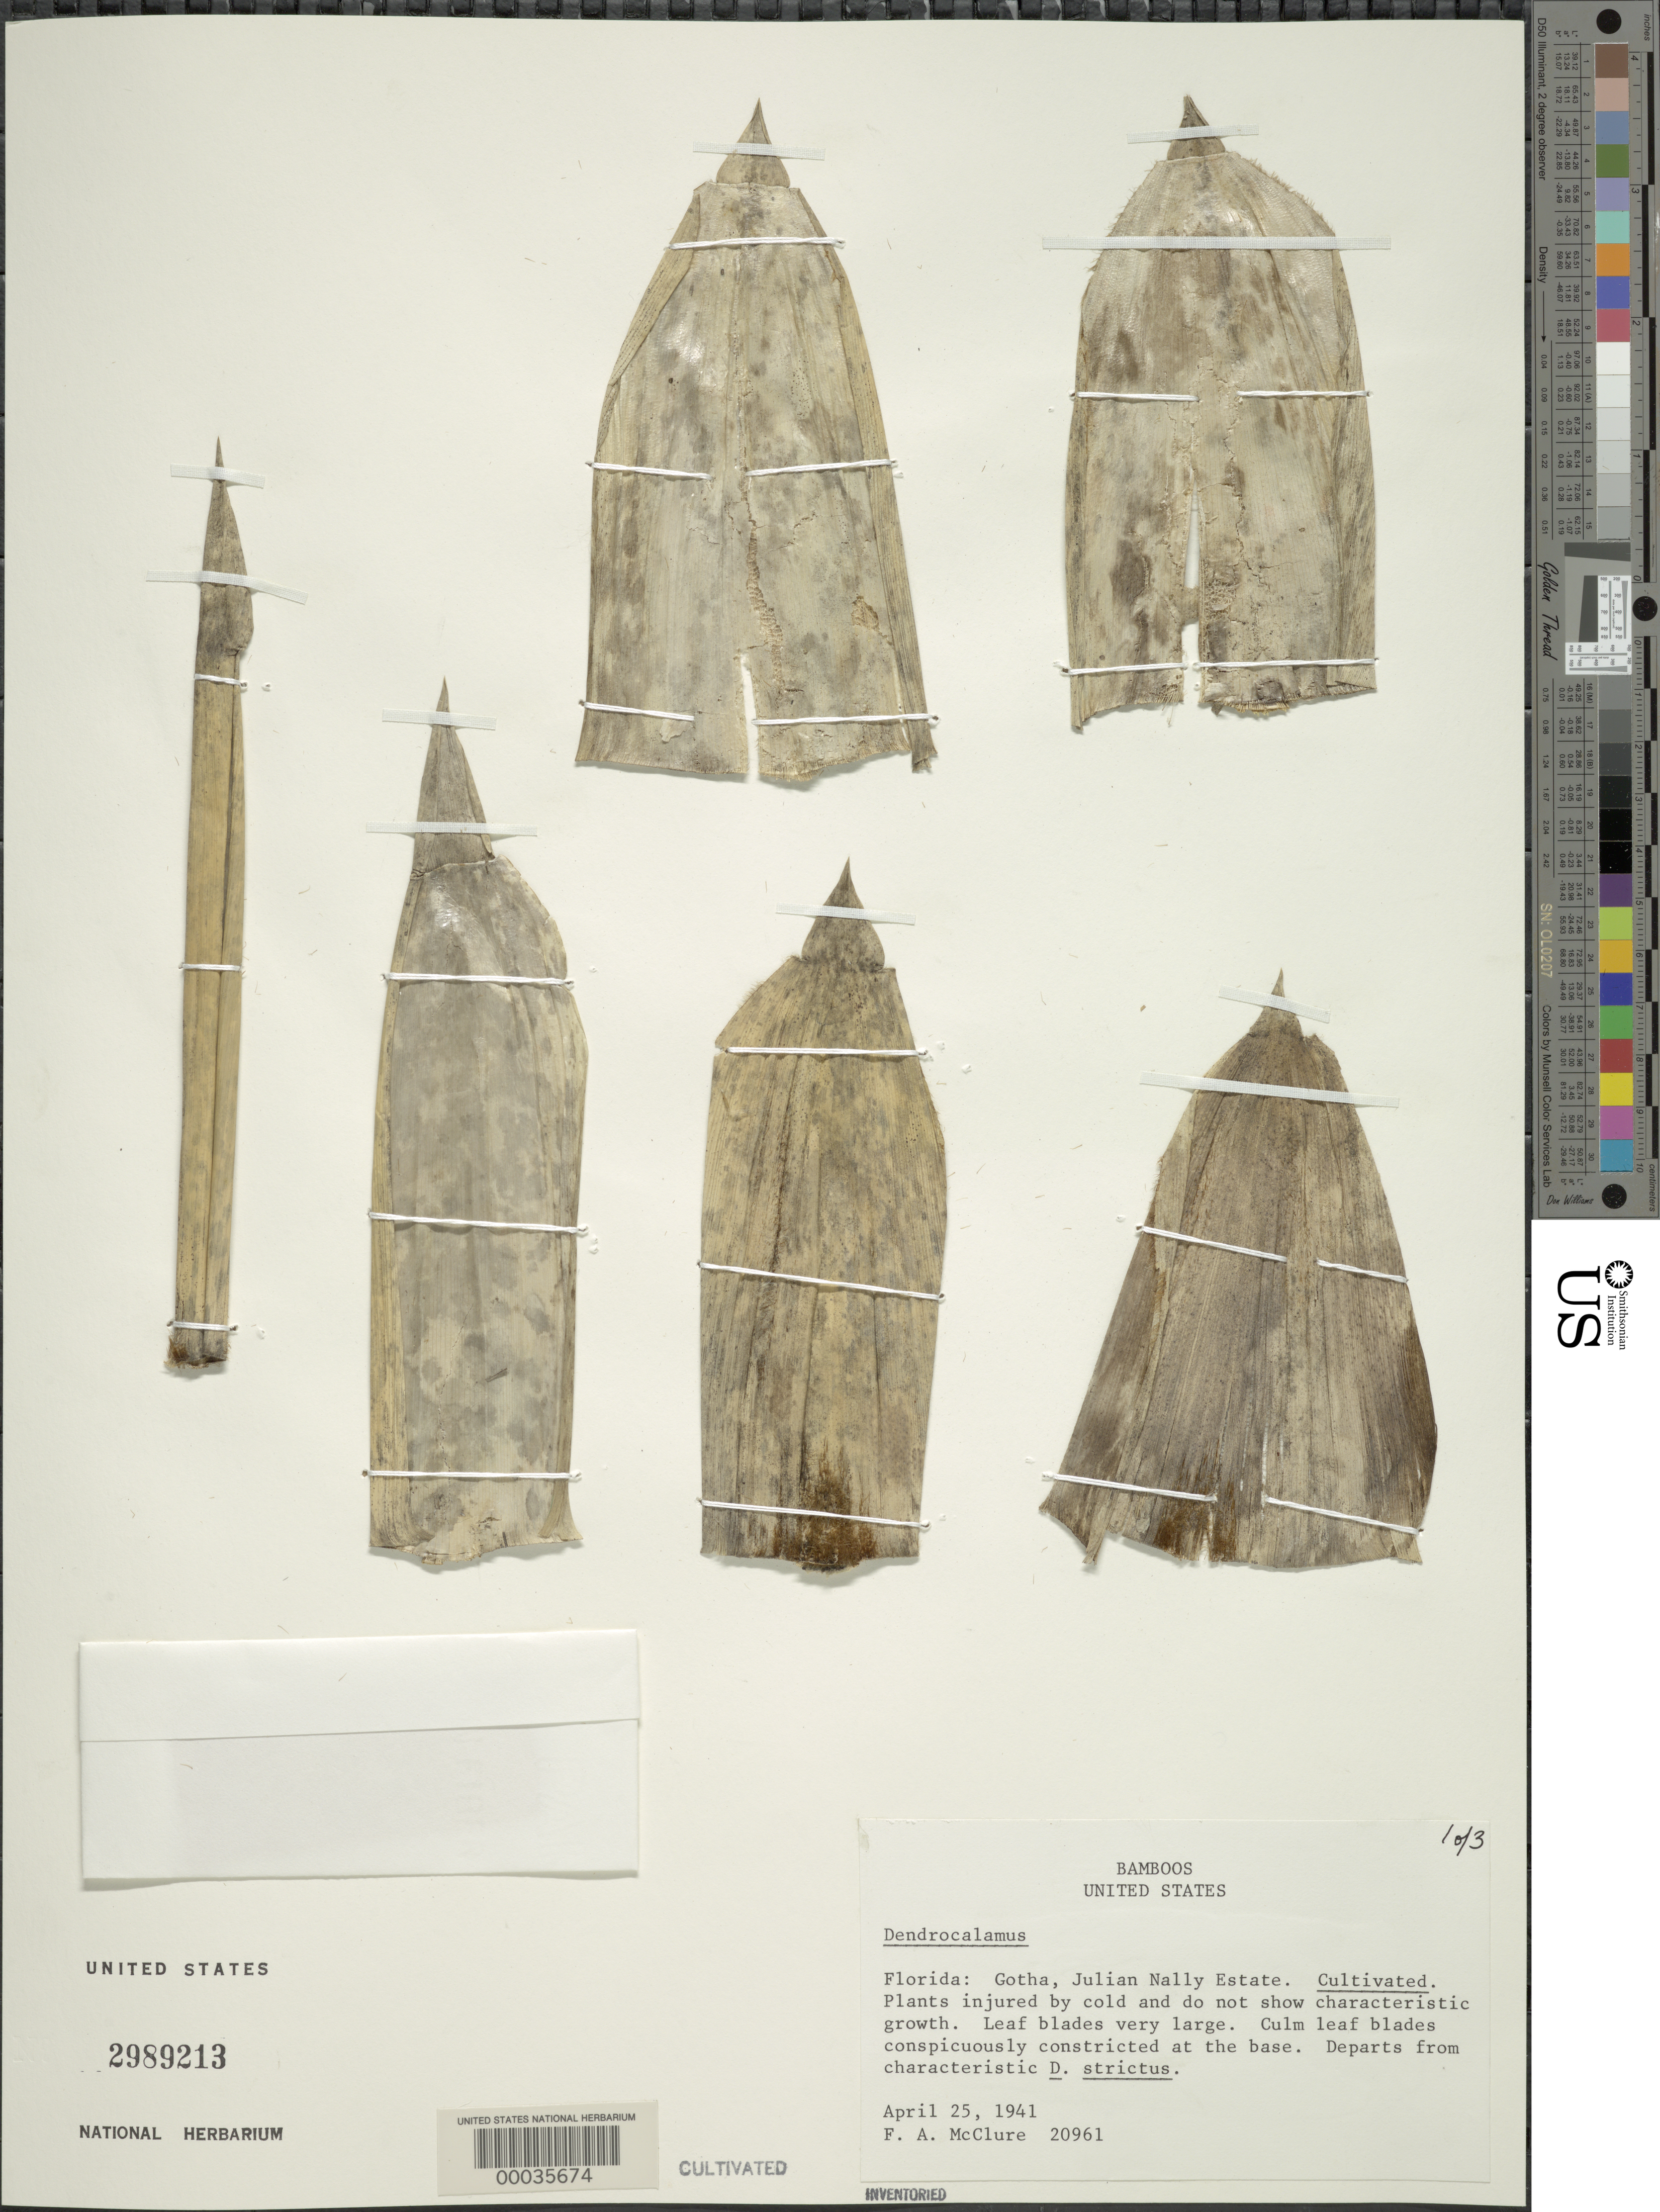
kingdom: Plantae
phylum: Tracheophyta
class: Liliopsida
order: Poales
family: Poaceae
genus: Dendrocalamus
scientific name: Dendrocalamus sp.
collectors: F. A. McClure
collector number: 20961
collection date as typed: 25 Apr 1941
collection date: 1941-04-25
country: United States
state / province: Florida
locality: Julian nally estate gotha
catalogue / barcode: US 2989213